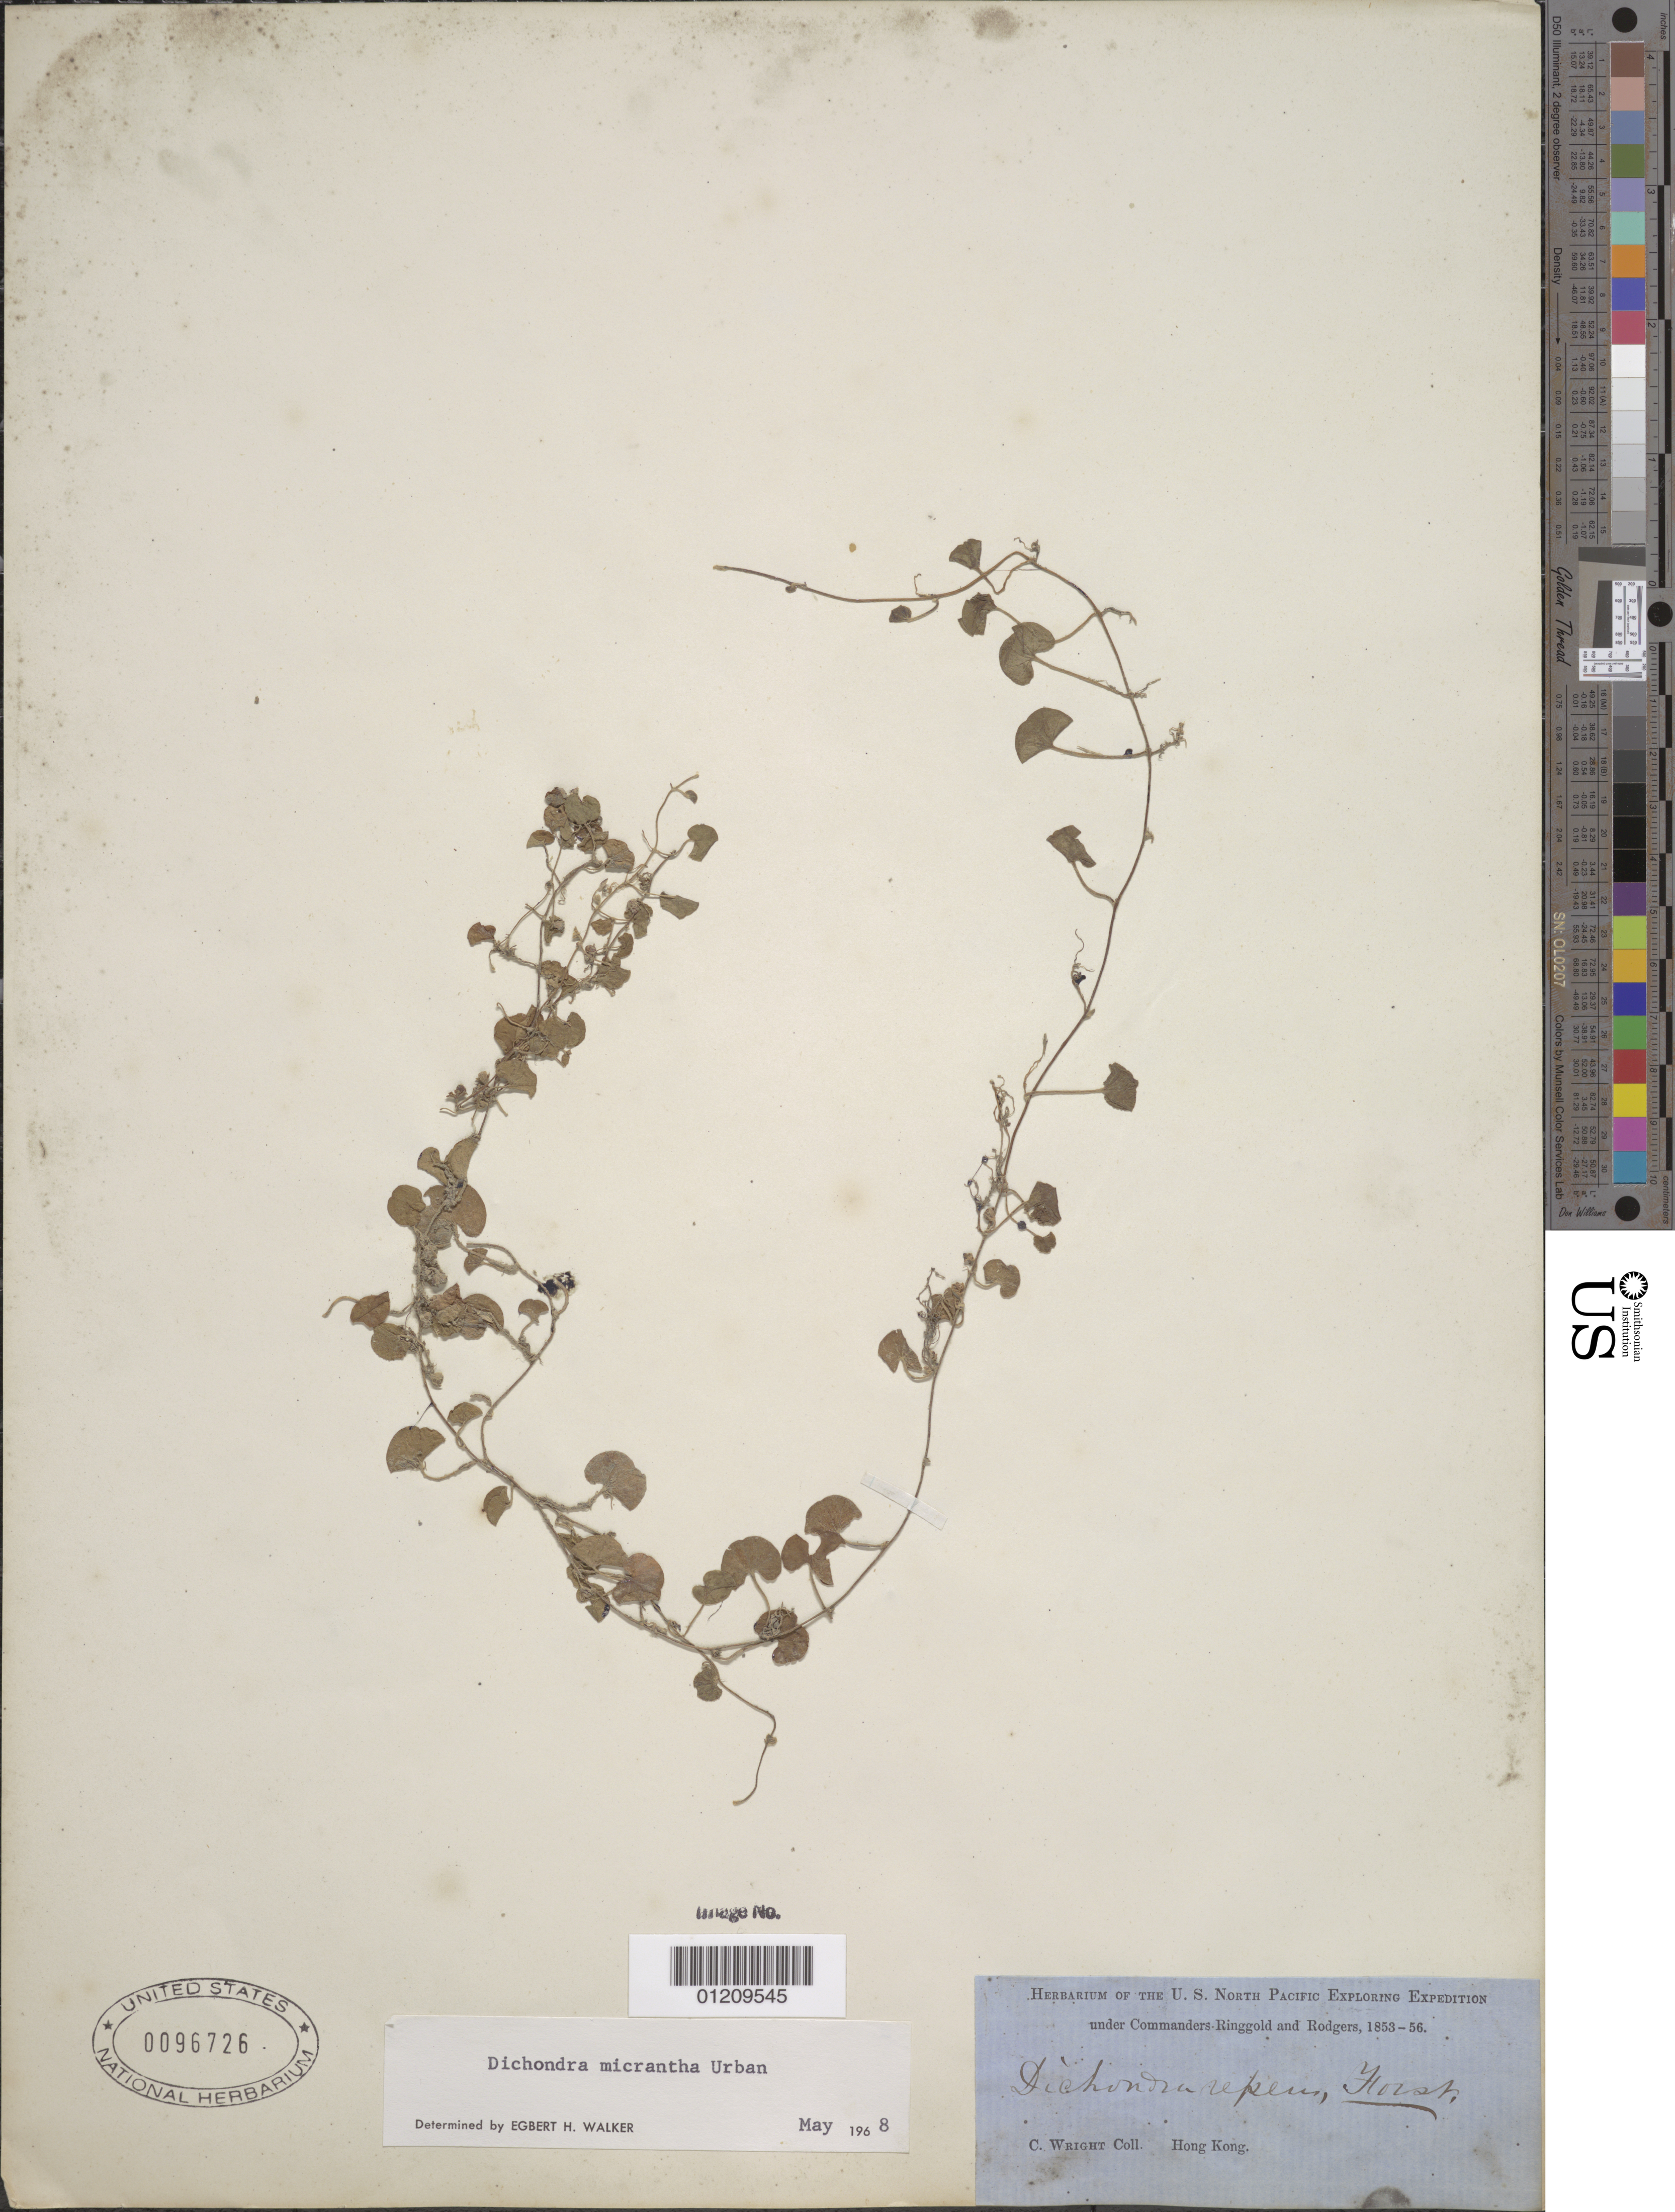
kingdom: Plantae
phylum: Tracheophyta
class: Magnoliopsida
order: Solanales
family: Convolvulaceae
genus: Dichondra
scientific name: Dichondra micrantha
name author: Urb.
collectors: C. Wright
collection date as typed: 1853 to -- -- 1856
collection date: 1853/1856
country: China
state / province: Hong Kong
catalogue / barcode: US 96726